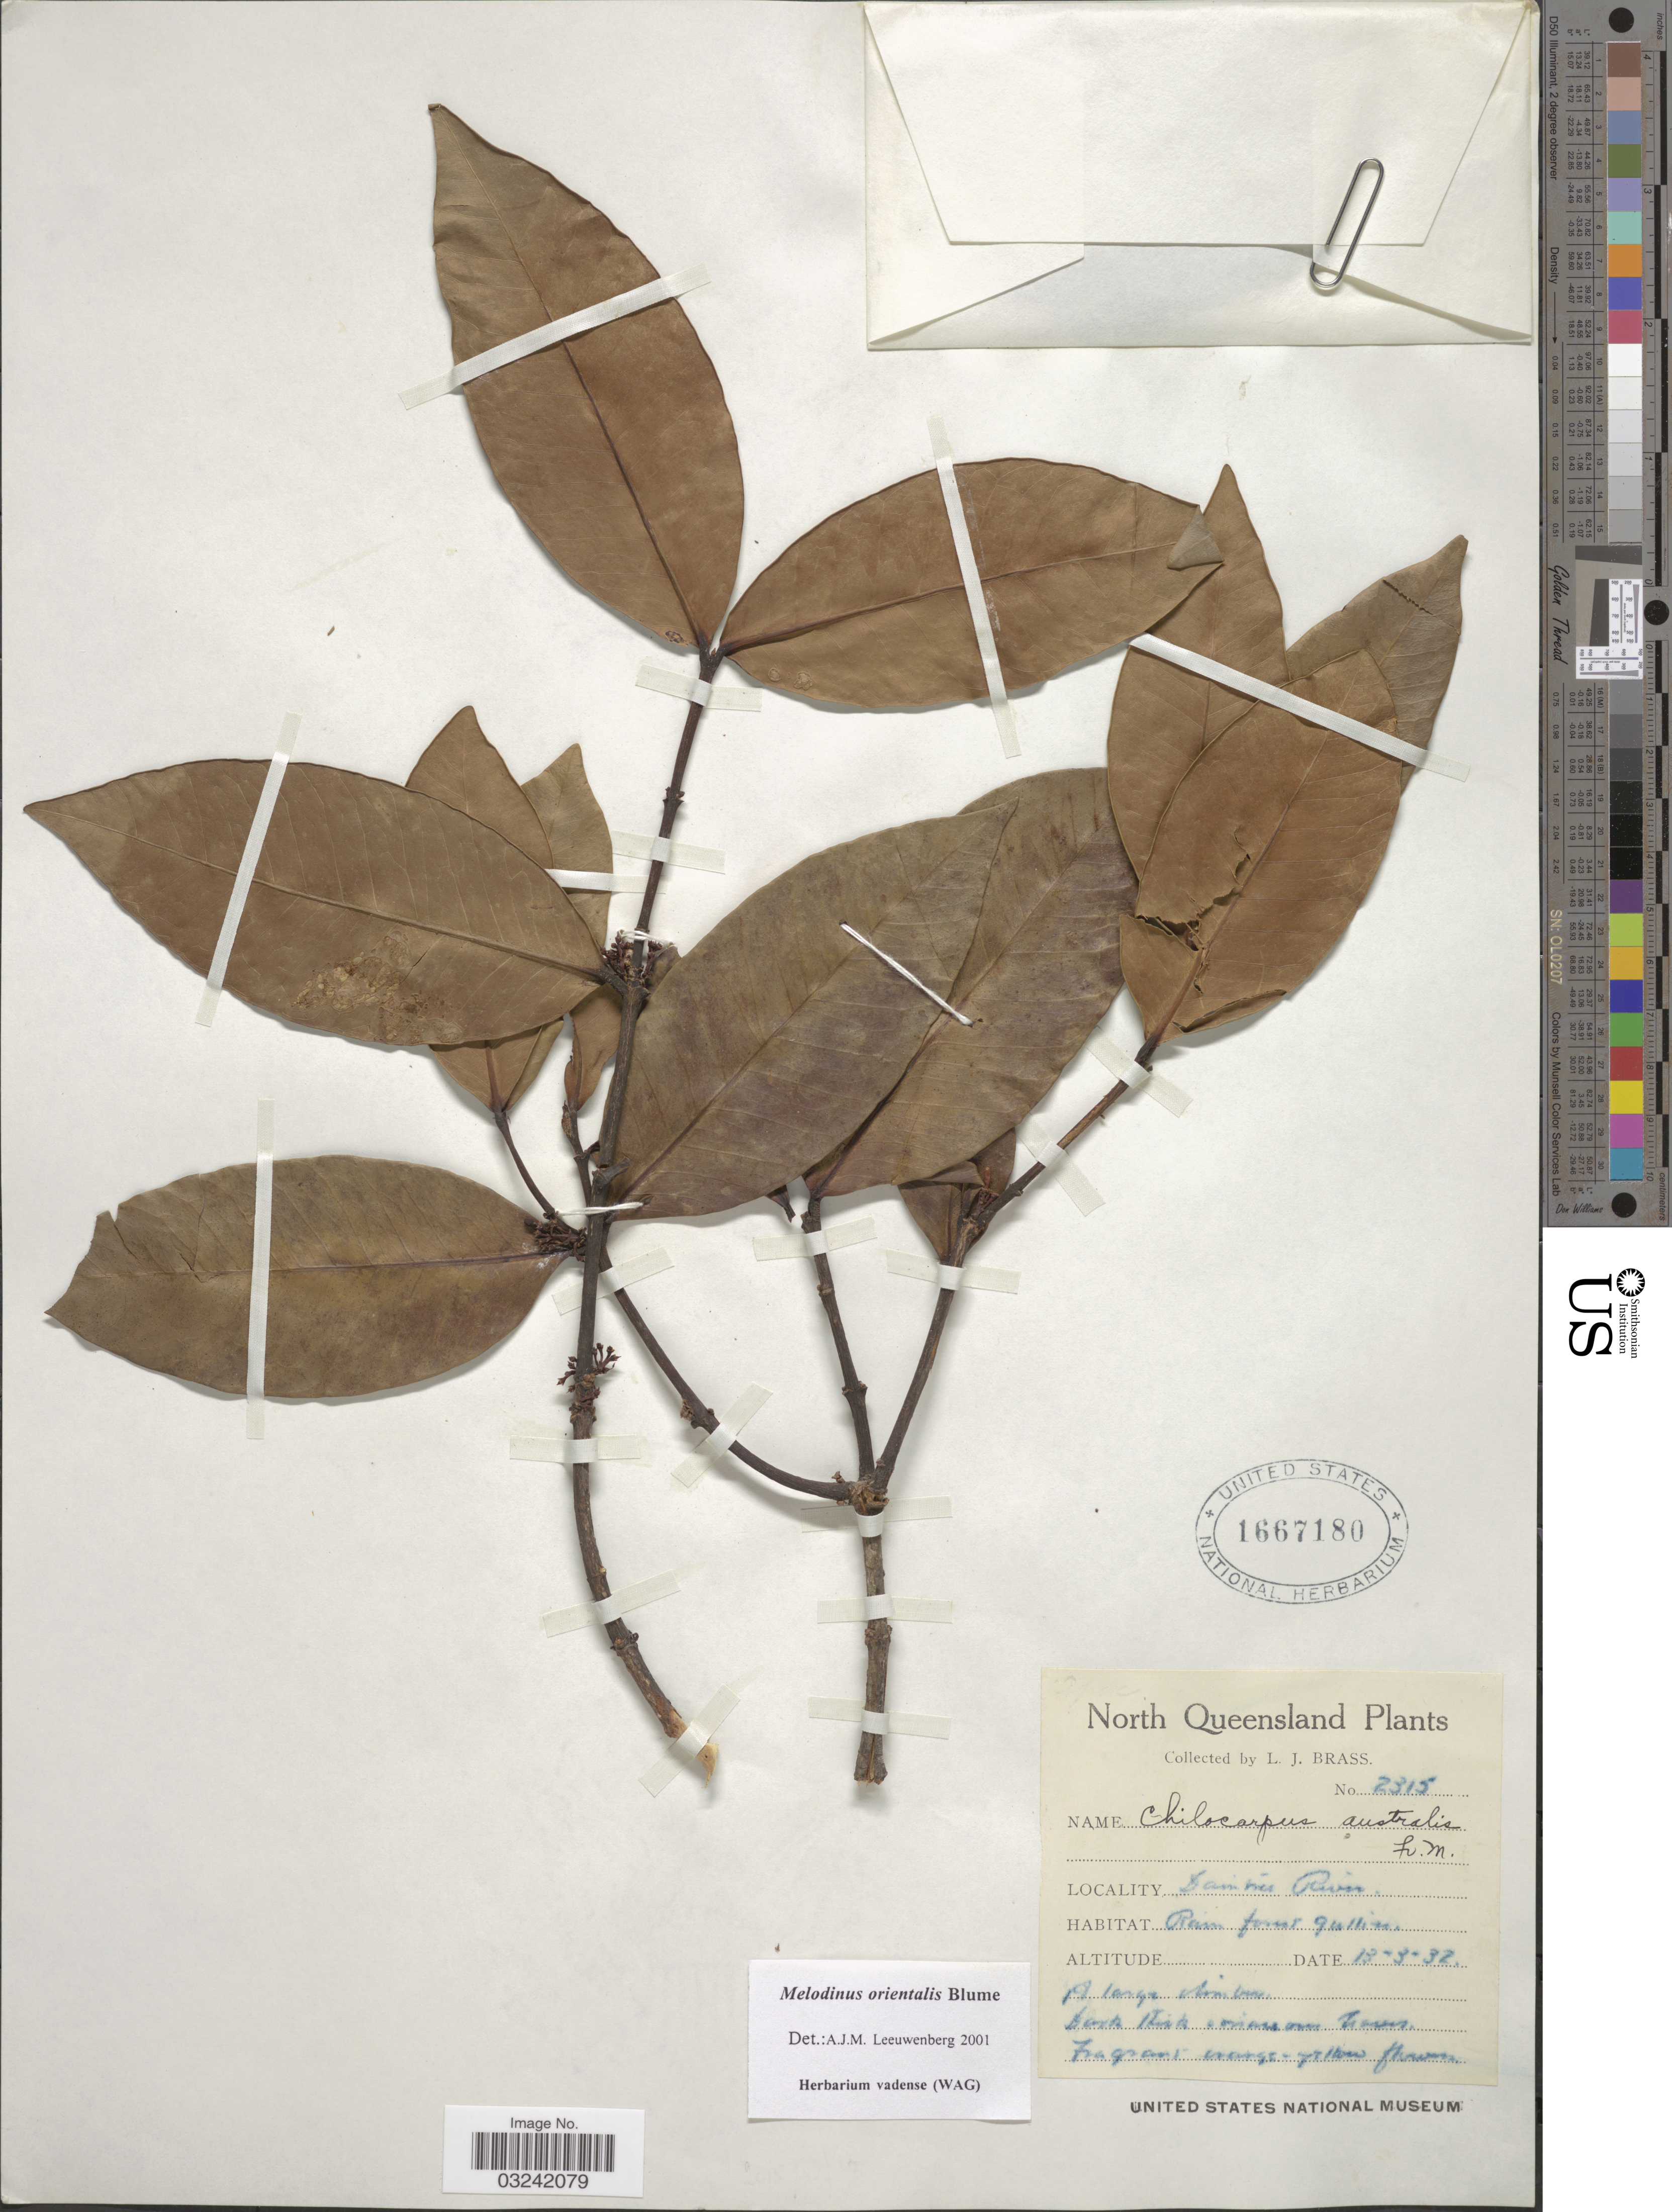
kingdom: Plantae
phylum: Tracheophyta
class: Magnoliopsida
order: Gentianales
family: Apocynaceae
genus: Melodinus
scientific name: Melodinus orientalis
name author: Blume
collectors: L. J. Brass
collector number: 2315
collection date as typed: Transcribed d/m/y: 13/3/32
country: Australia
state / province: Queensland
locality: North Queensland. Daintree River.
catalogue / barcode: US 1667180